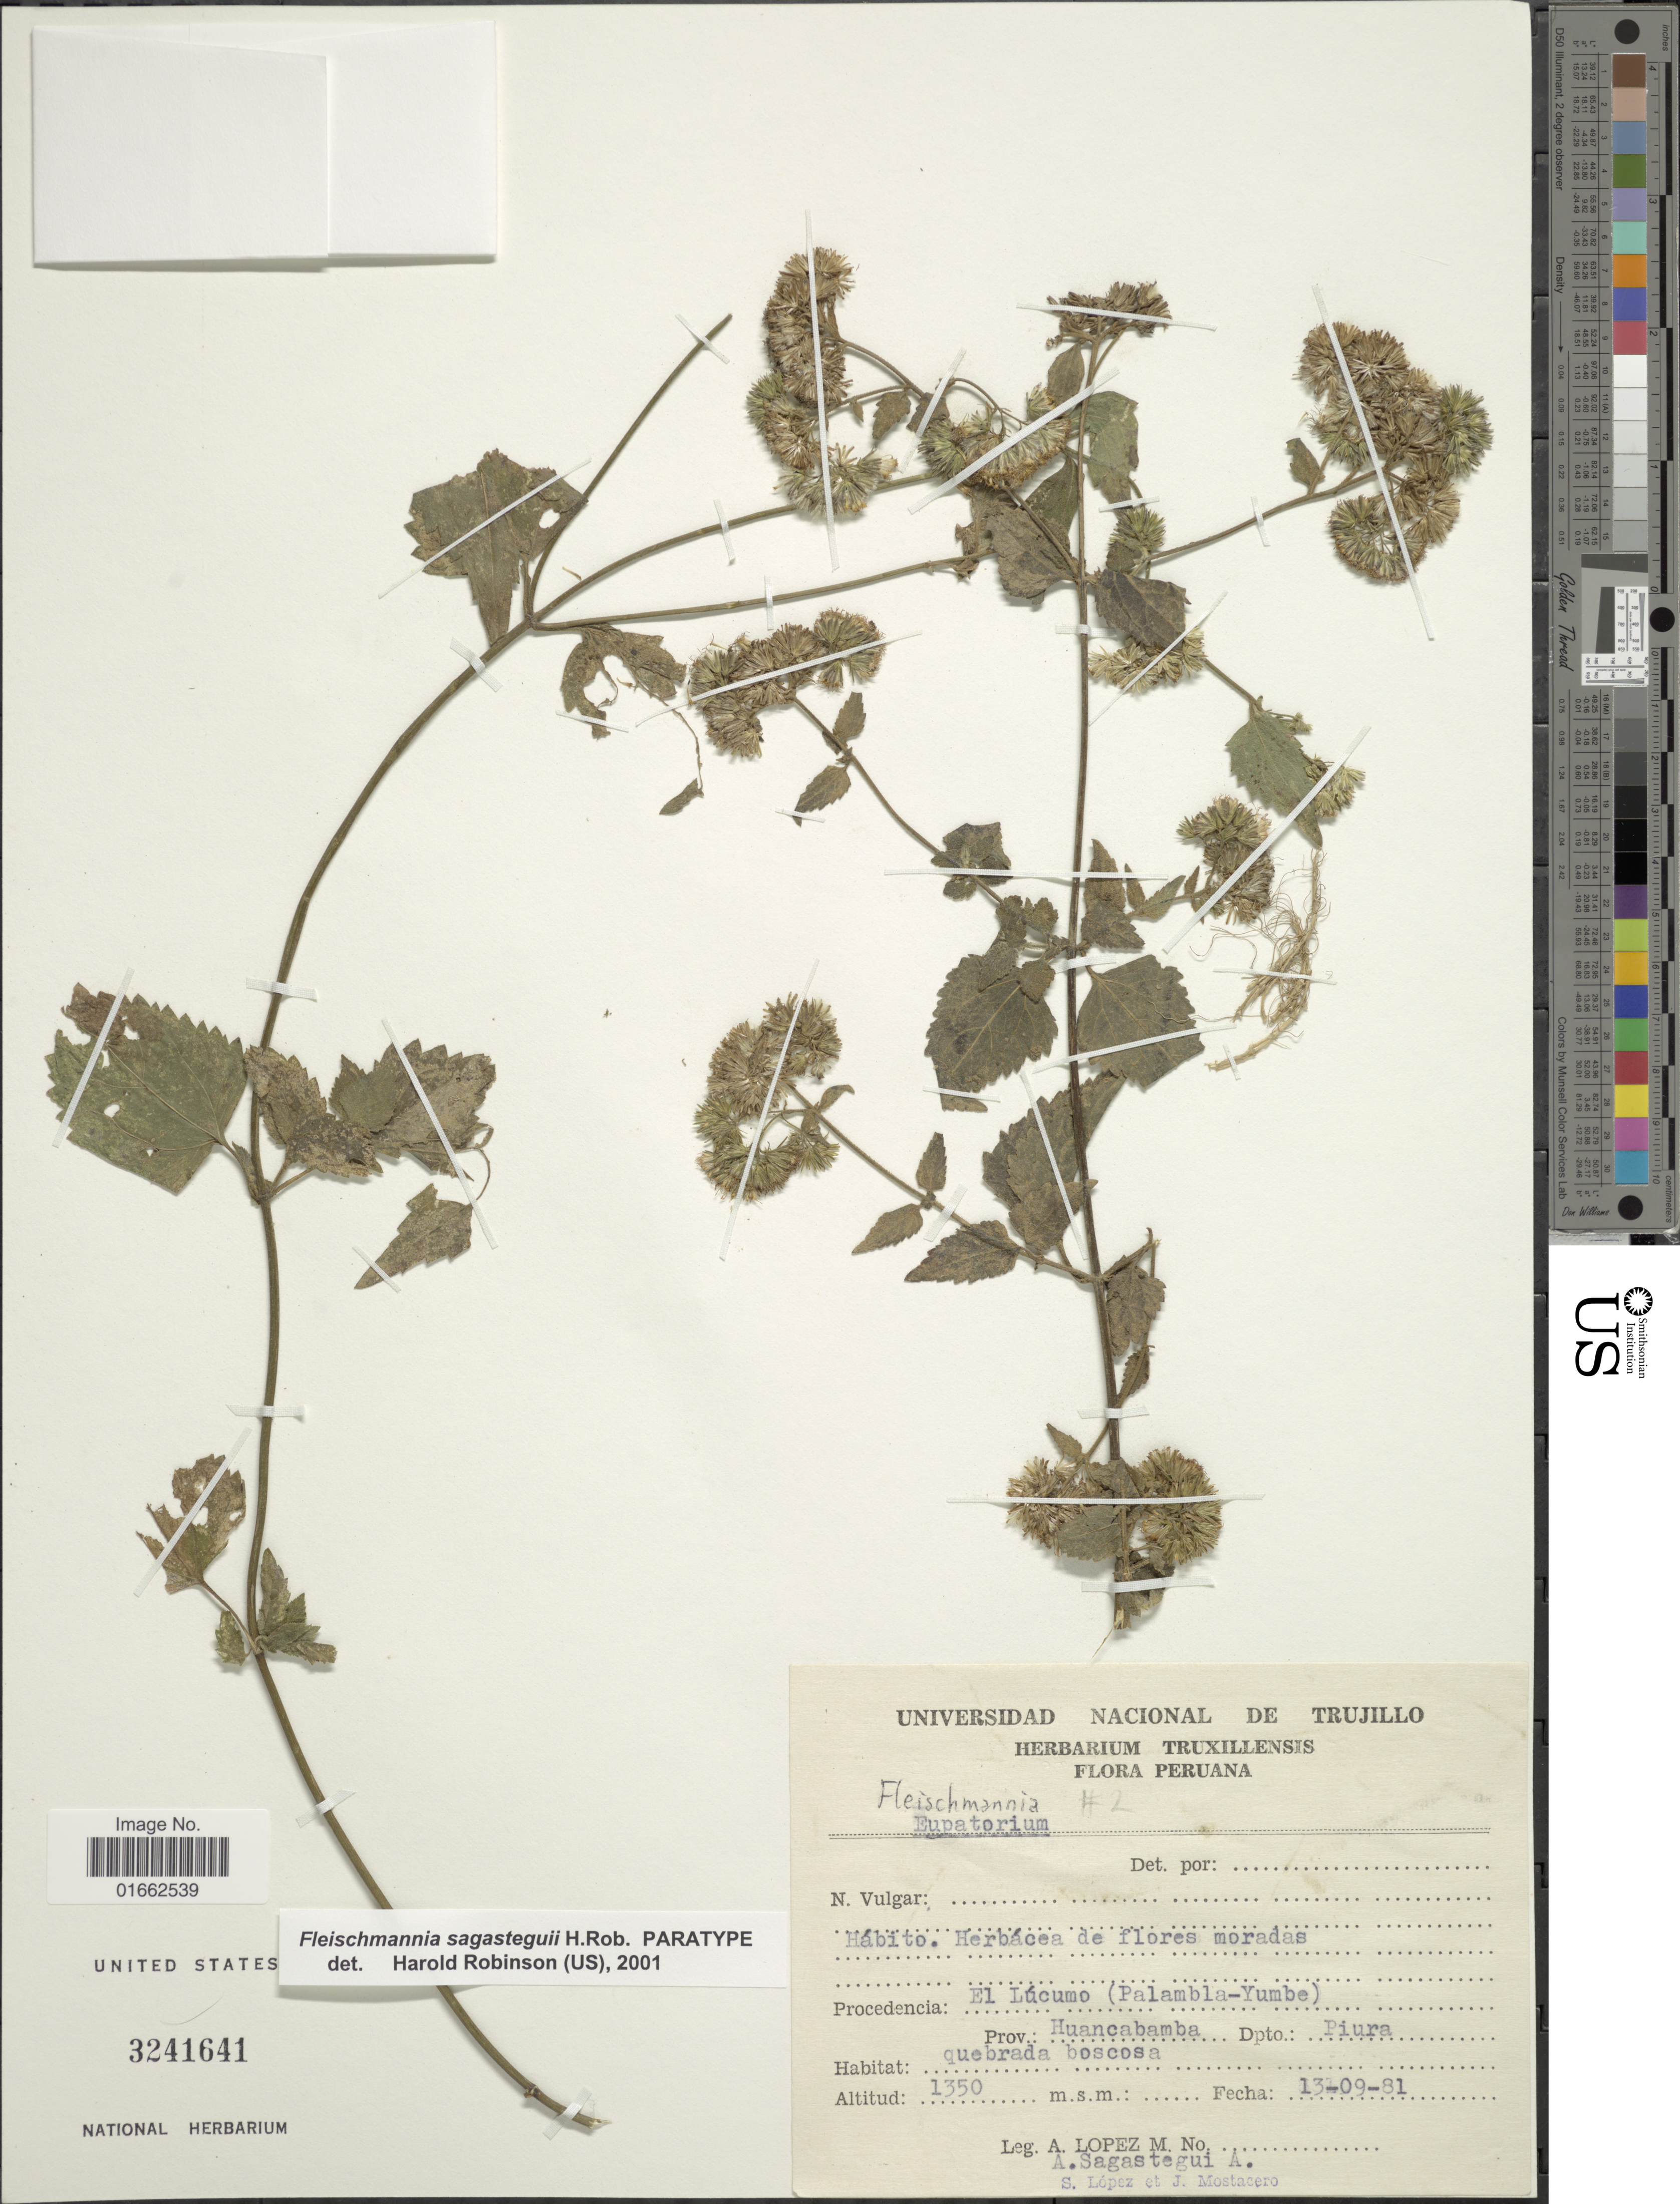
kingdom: Plantae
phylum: Tracheophyta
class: Magnoliopsida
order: Asterales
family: Asteraceae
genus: Fleischmannia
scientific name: Fleischmannia sagasteguii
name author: H. Rob.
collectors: A. López M., A. Sagástegui A., S. Lopez & J. Mostacero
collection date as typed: Transcribed d/m/y: 13/9/81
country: Peru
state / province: Piura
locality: El Lúcumo (Palambla-Yumbe). Prov.: Huancabamba. Dpto.: Piura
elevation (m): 1350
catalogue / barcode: US 3241641